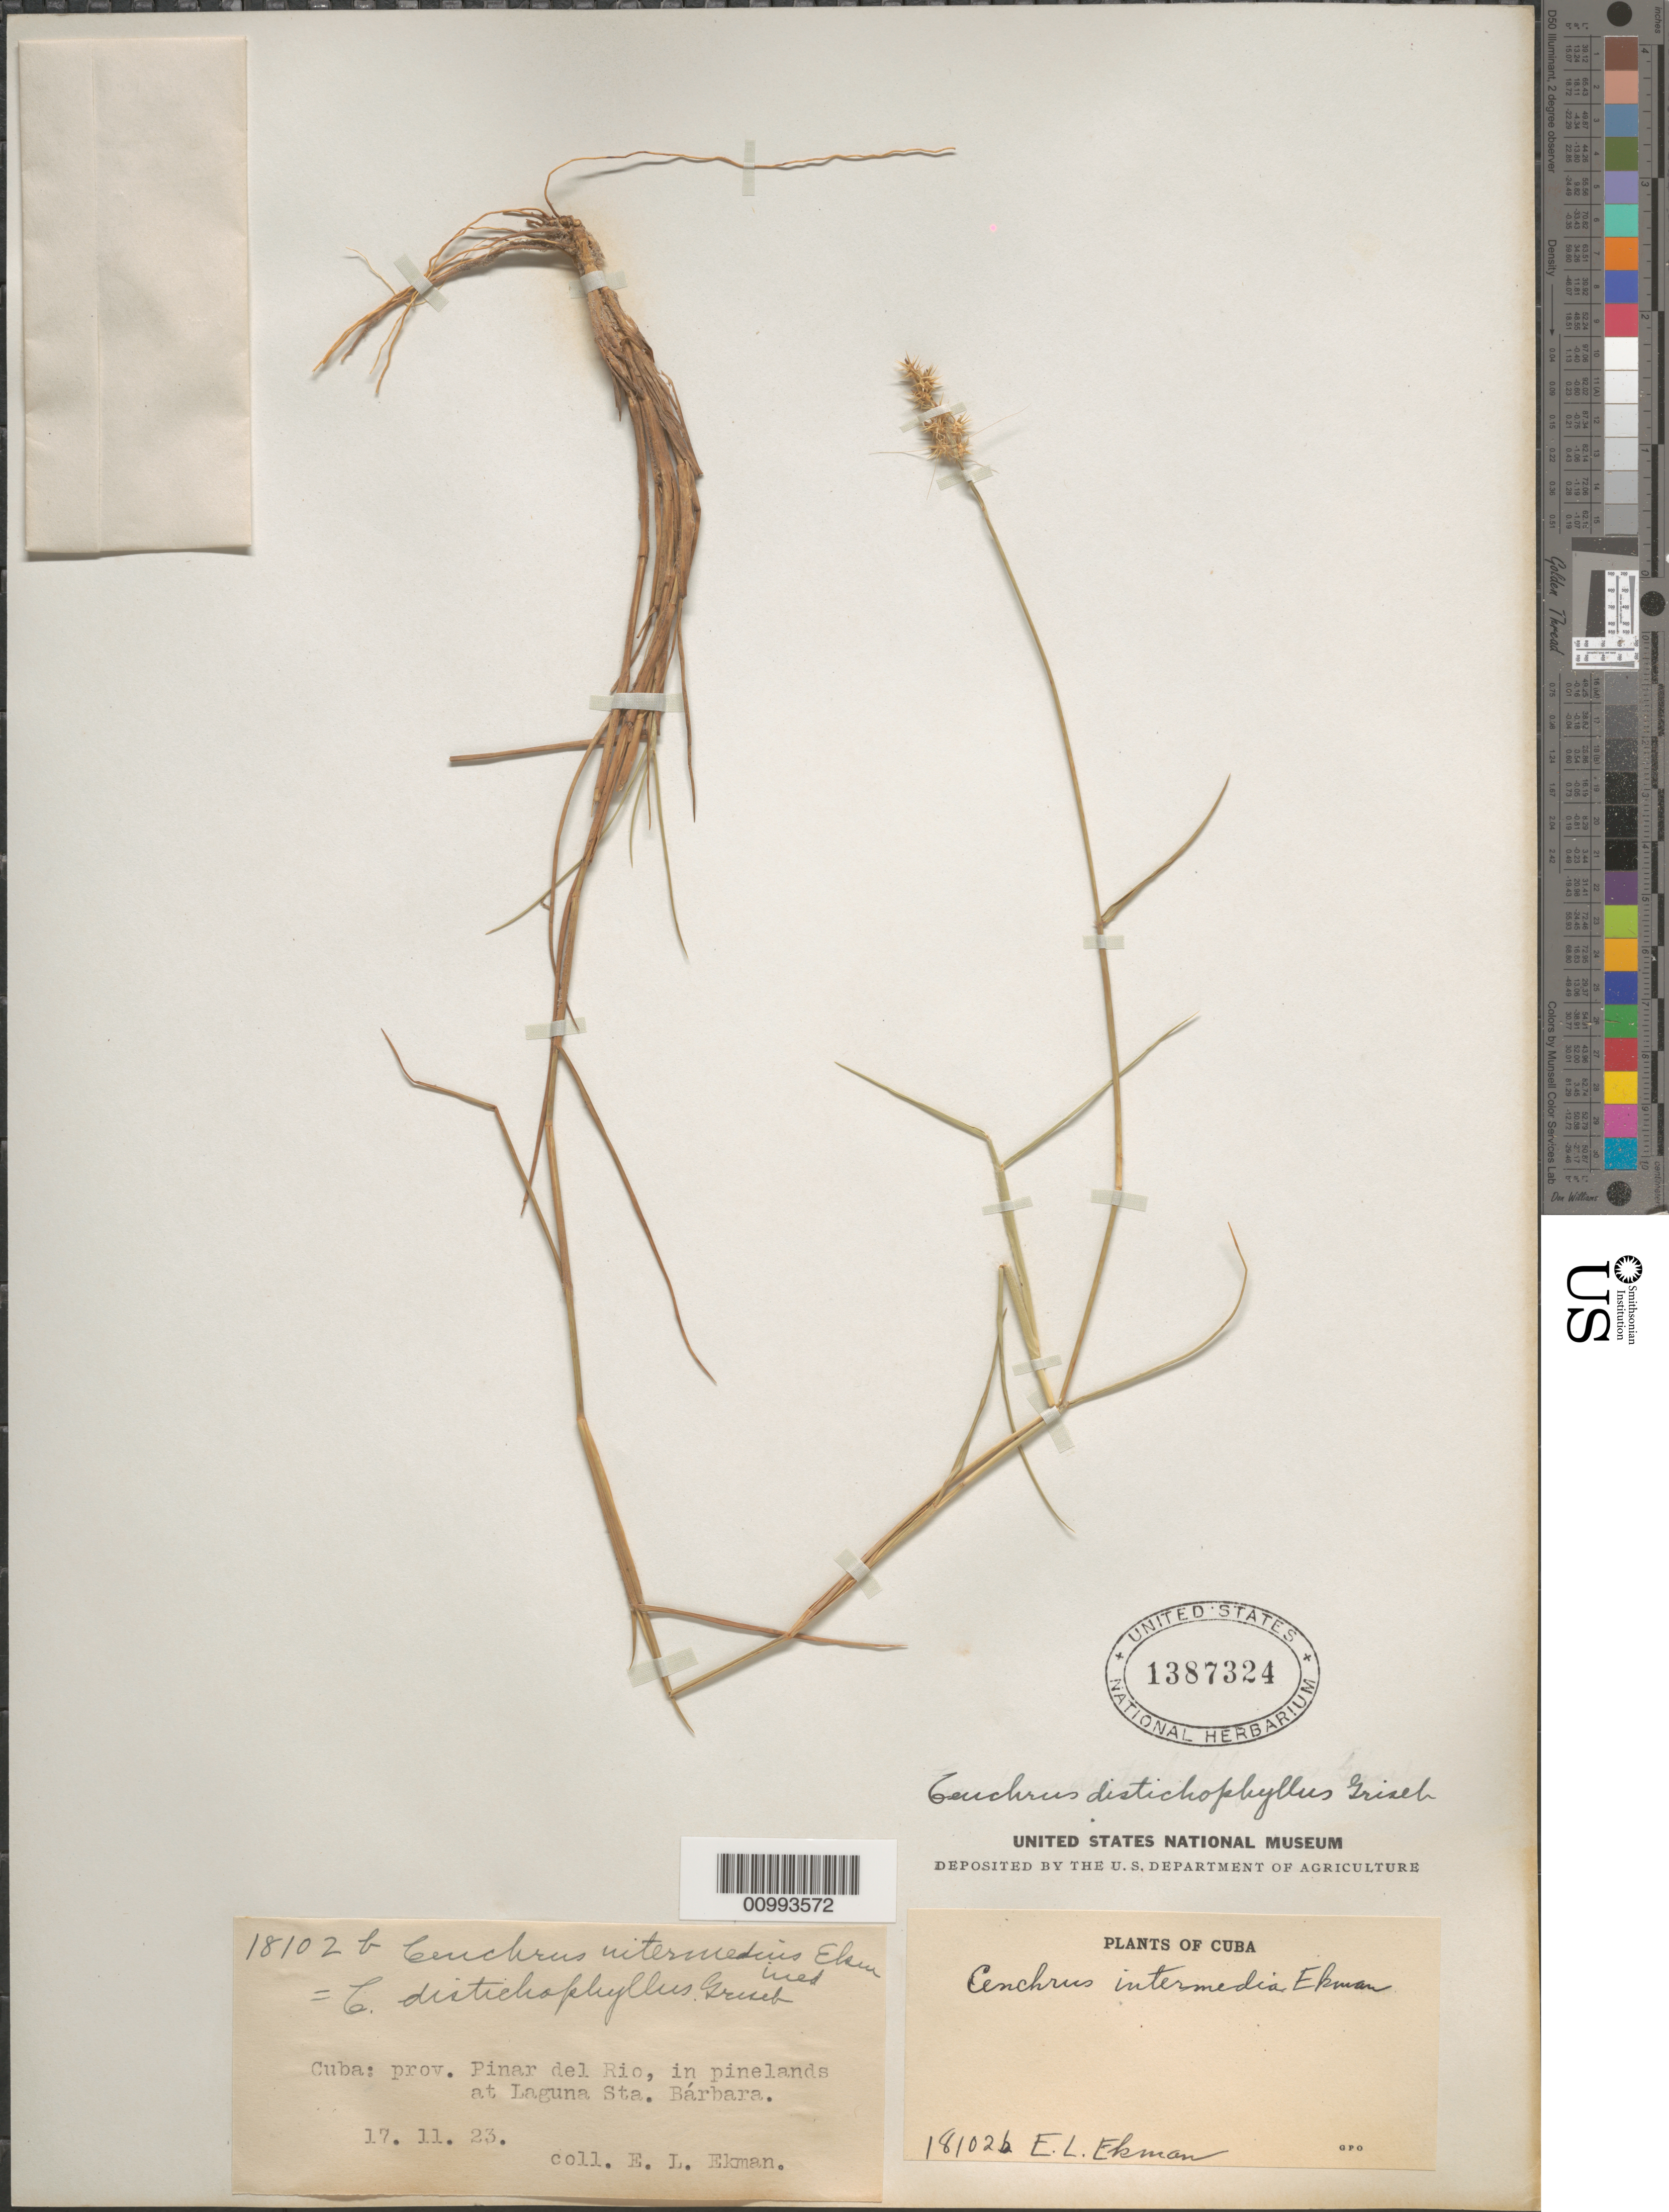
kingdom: Plantae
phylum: Tracheophyta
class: Liliopsida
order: Poales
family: Poaceae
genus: Cenchrus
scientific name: Cenchrus distichophyllus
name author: Griseb.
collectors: E. L. Ekman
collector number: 18102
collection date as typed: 17 Nov 1923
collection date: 1923-11-17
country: Cuba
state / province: Pinar del Rio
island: Cuba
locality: Laguna Santa Barbara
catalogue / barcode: US 1387324